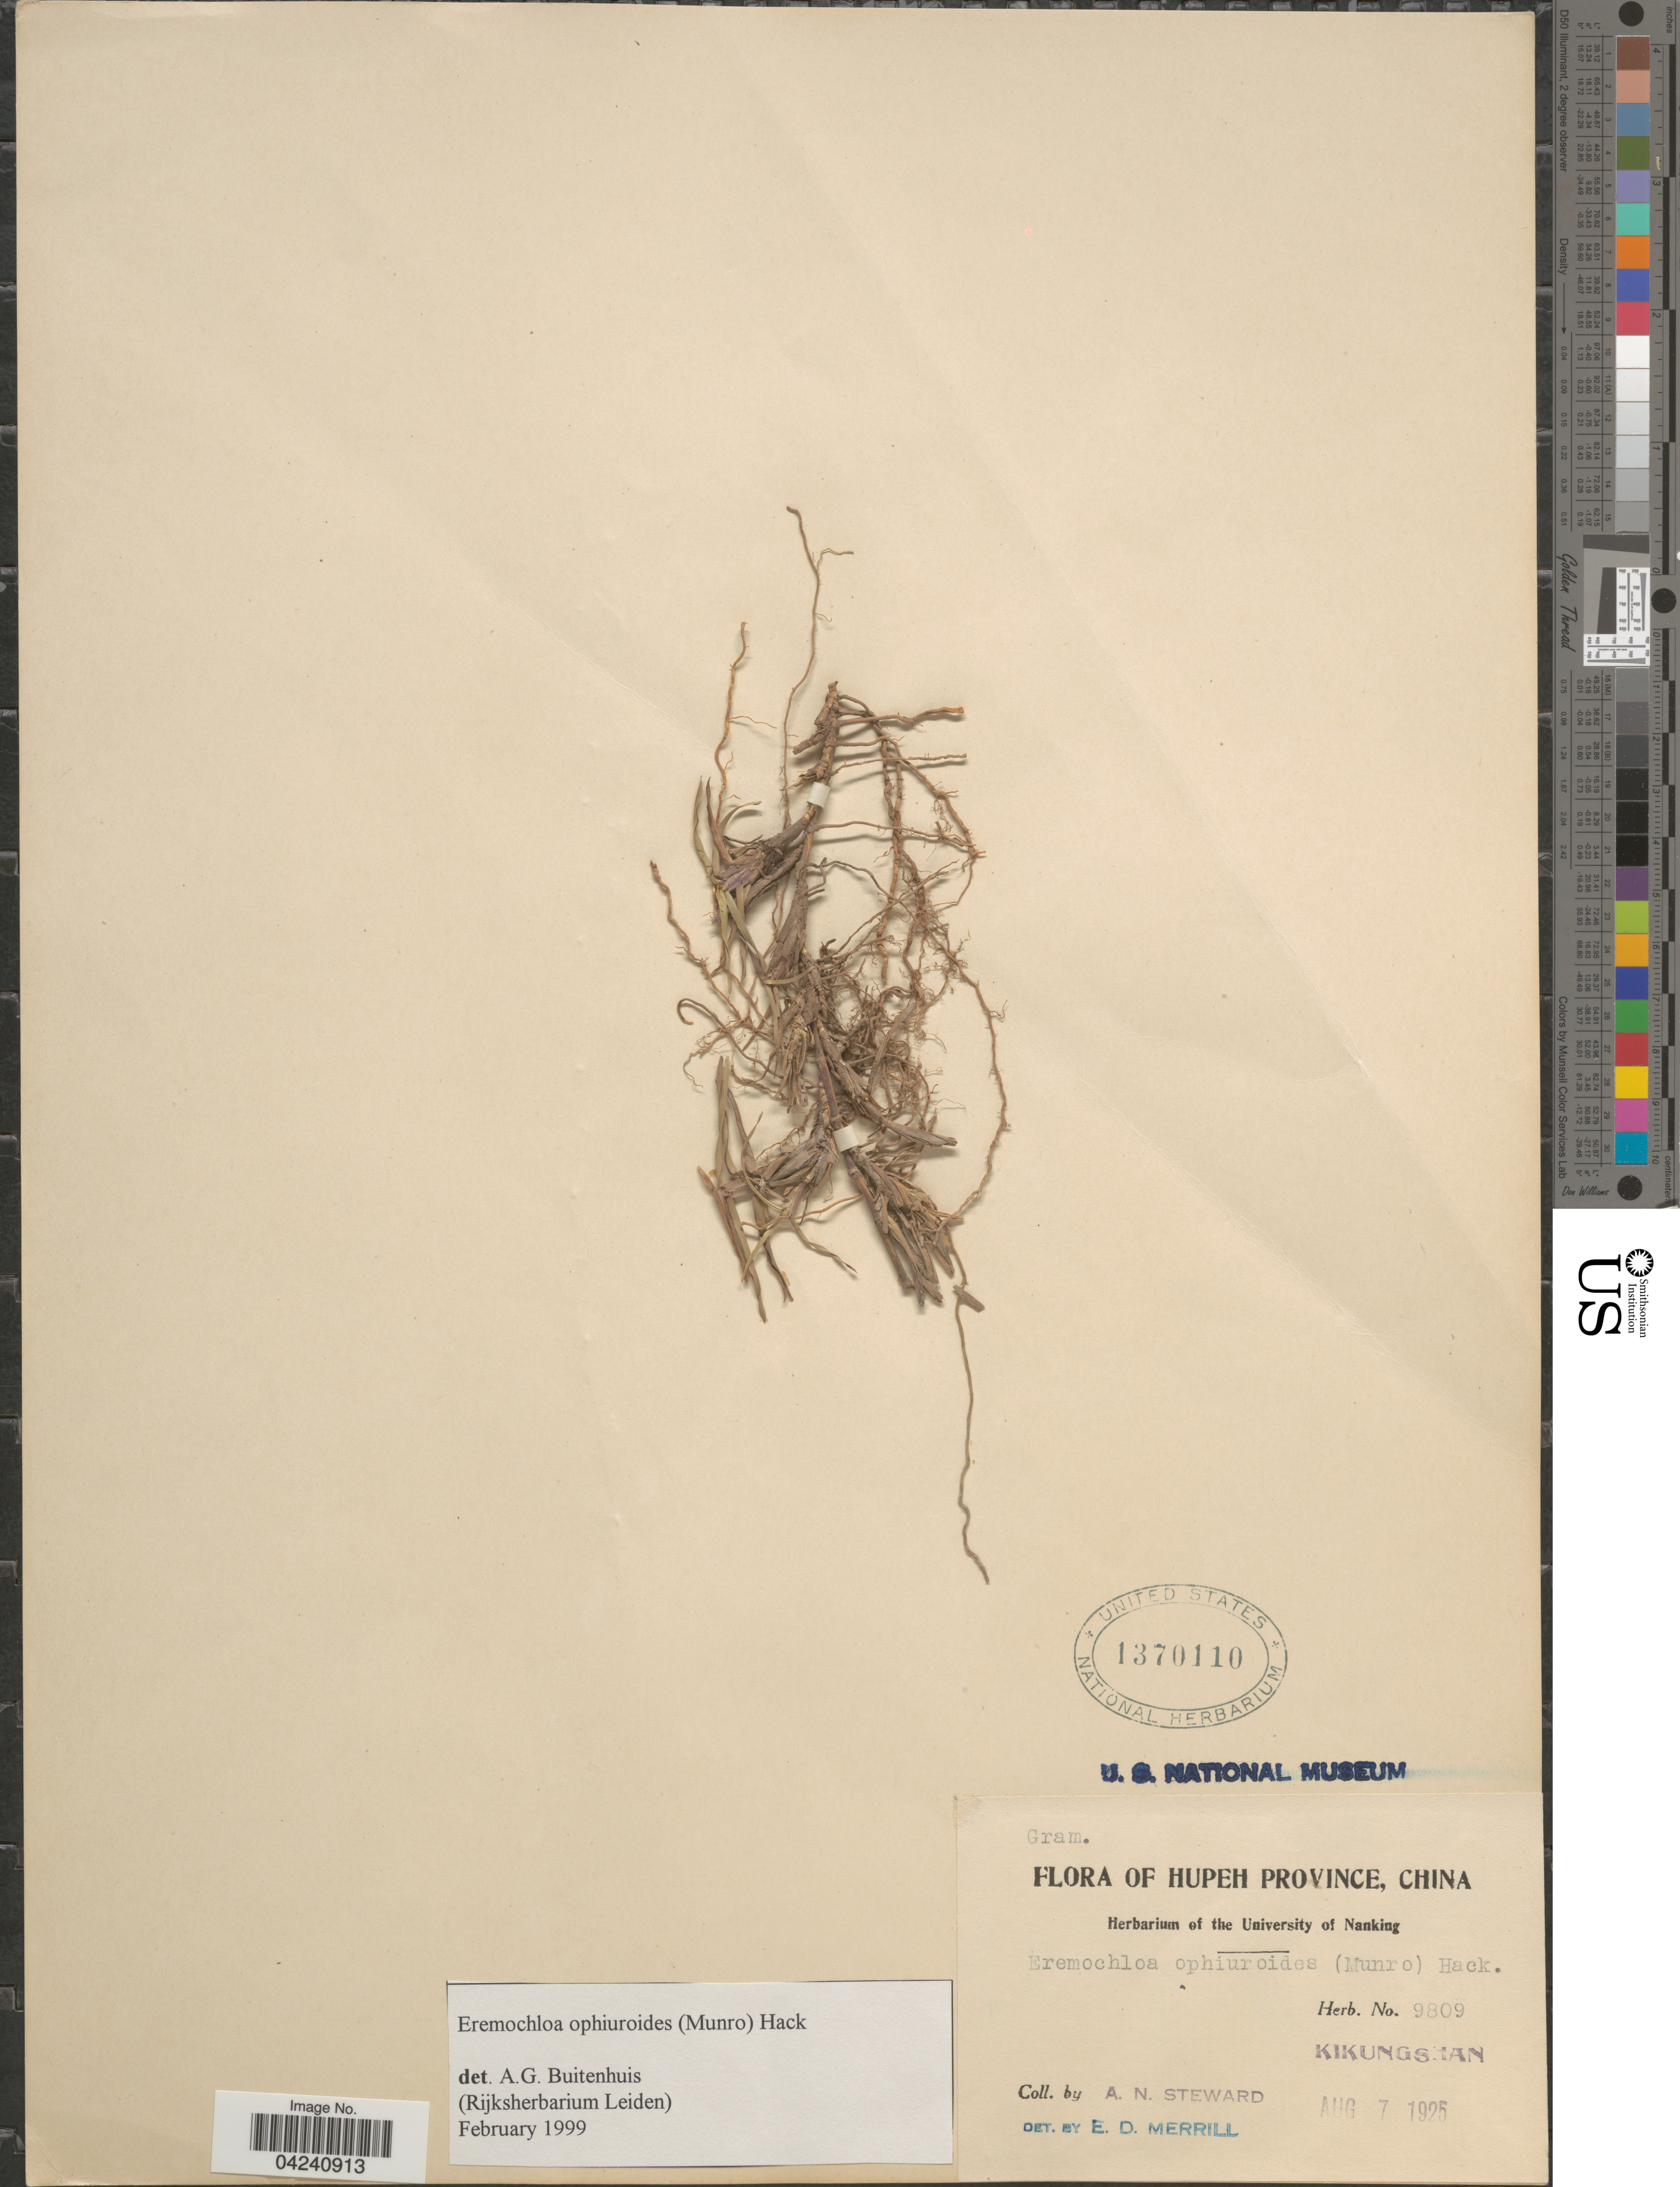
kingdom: Plantae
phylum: Tracheophyta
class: Liliopsida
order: Poales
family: Poaceae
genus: Eremochloa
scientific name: Eremochloa ophiuroides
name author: (Munro) Hack.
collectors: A. N. Steward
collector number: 9809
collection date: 1925-08-07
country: China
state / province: Hubei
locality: Hupeh Province. Kikungshan.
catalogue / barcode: US 1370110